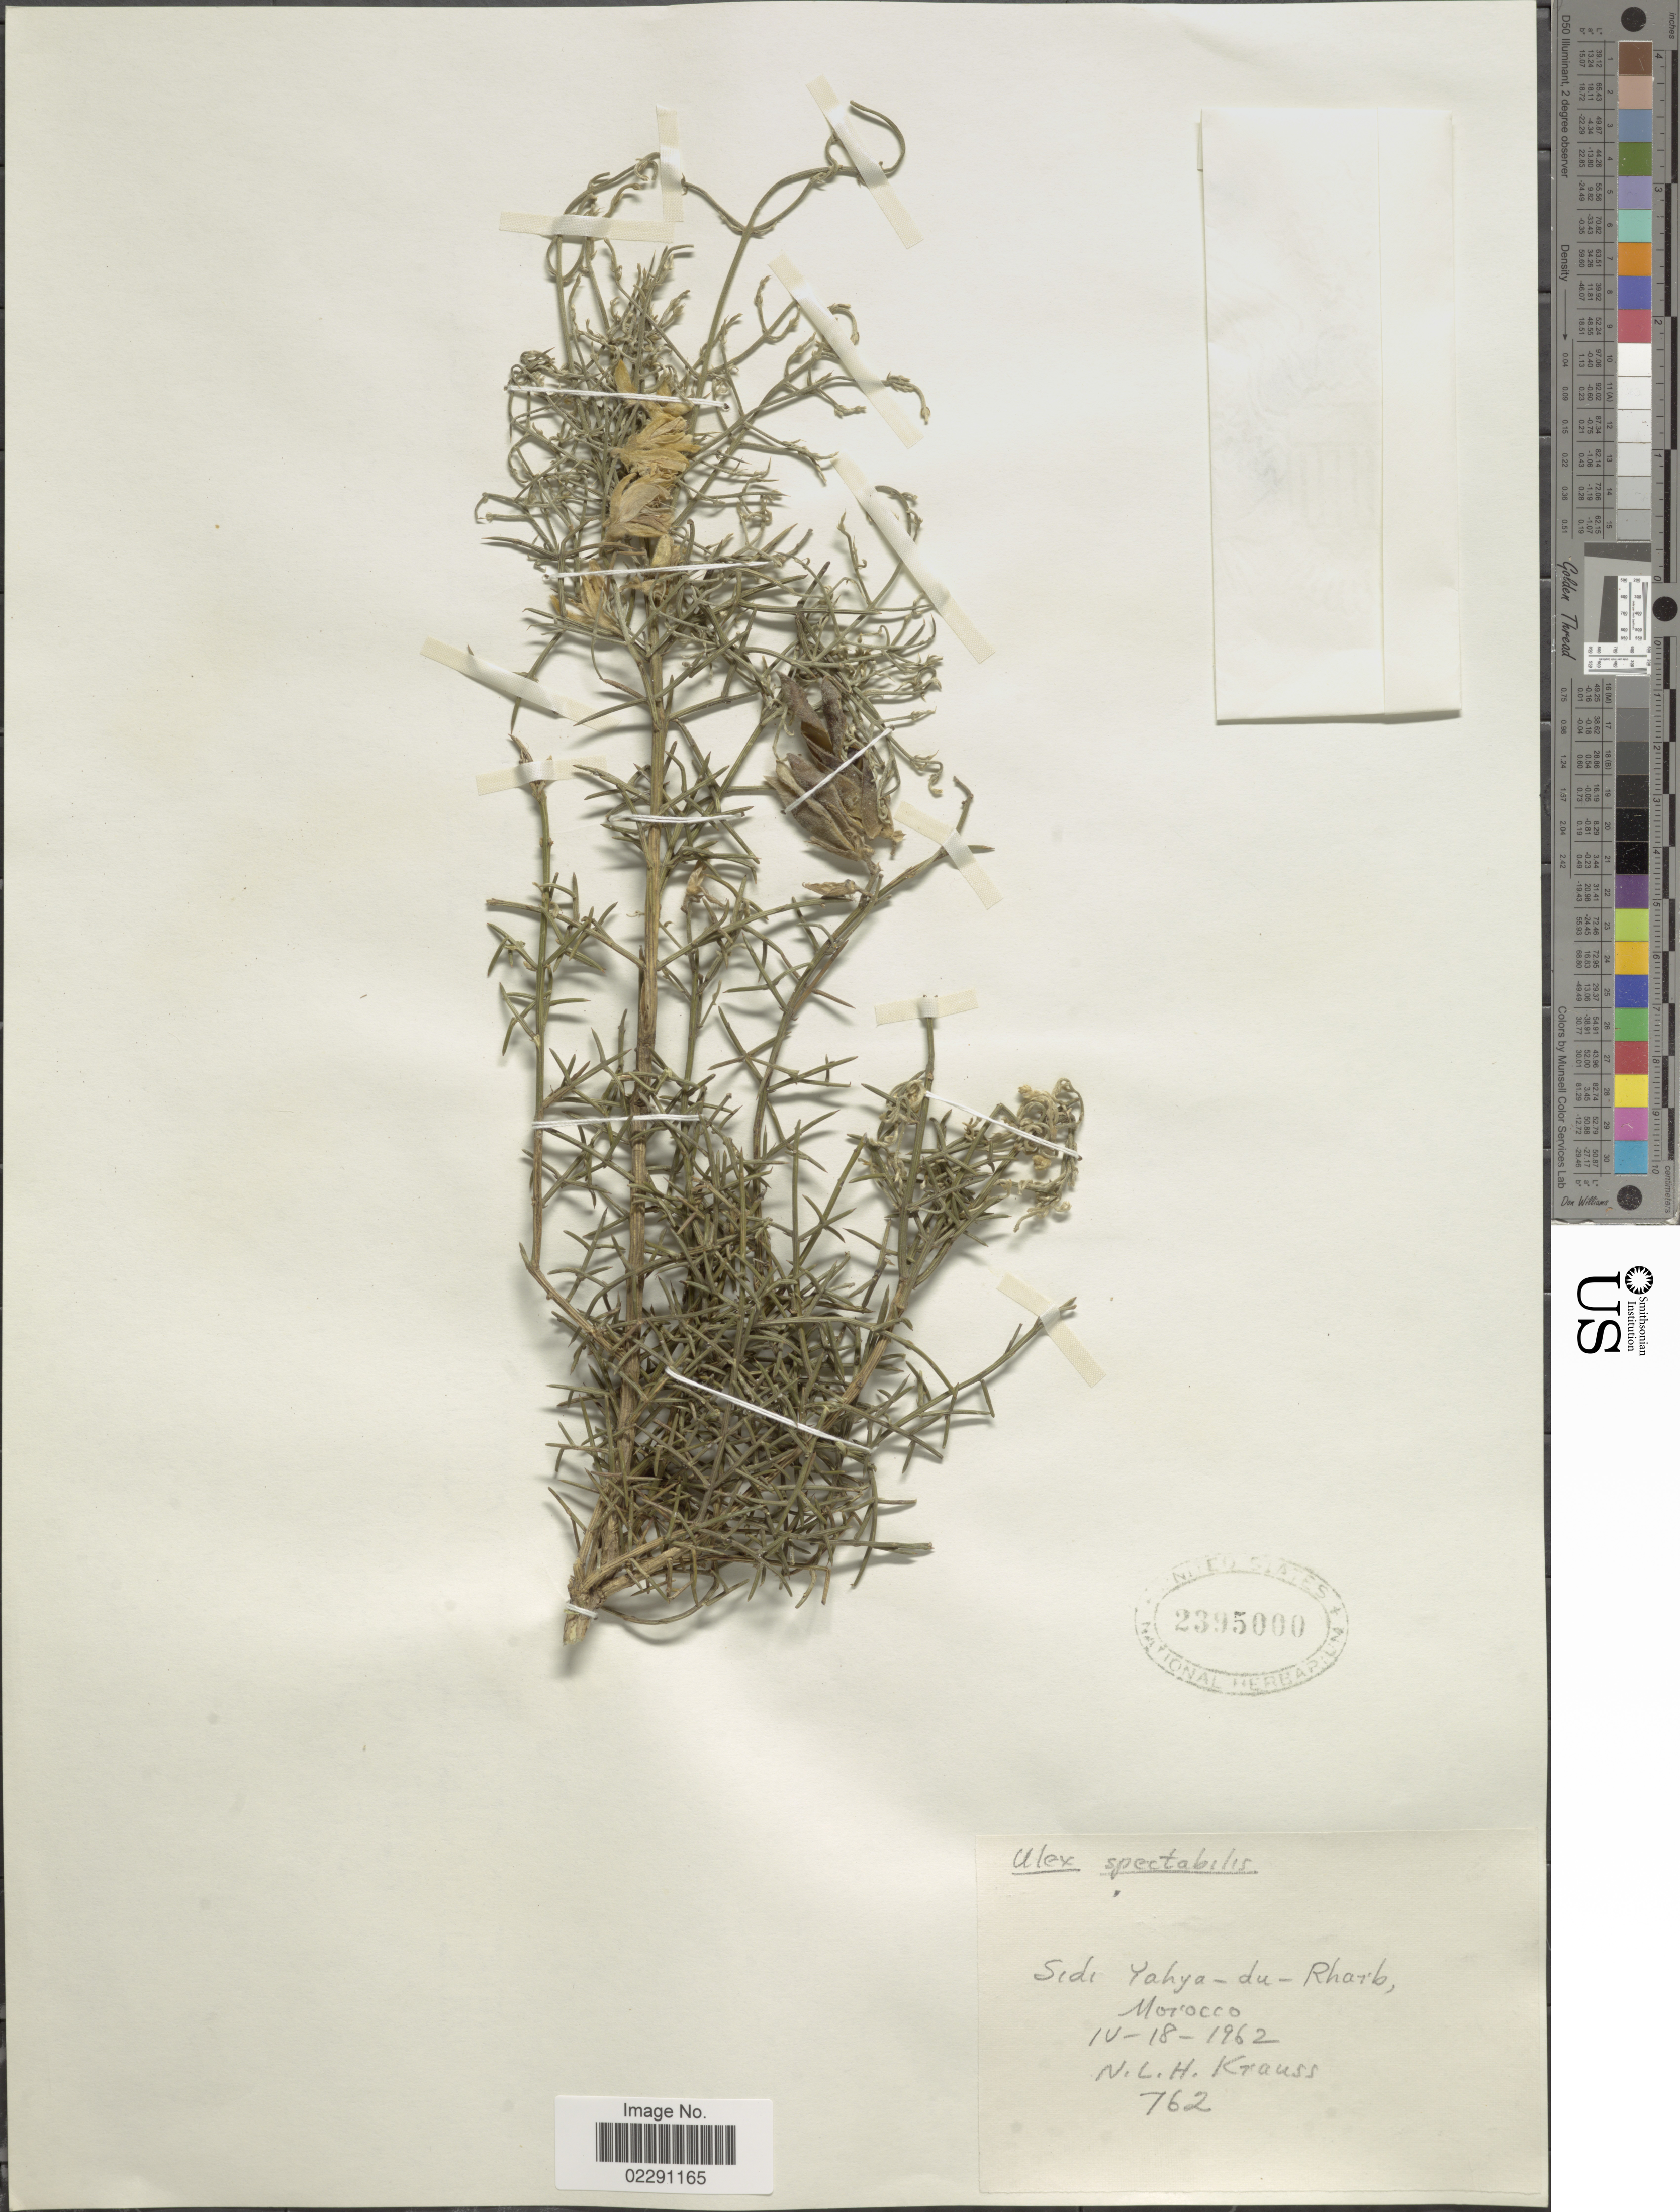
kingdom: Plantae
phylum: Tracheophyta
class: Magnoliopsida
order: Fabales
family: Fabaceae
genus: Ulex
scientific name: Ulex spectabilis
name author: (Webb) Nyman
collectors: N. Krauss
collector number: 762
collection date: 1962-04-18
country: Morocco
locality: Sidi Yahya-du-Rhaib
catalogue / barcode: US 2395000